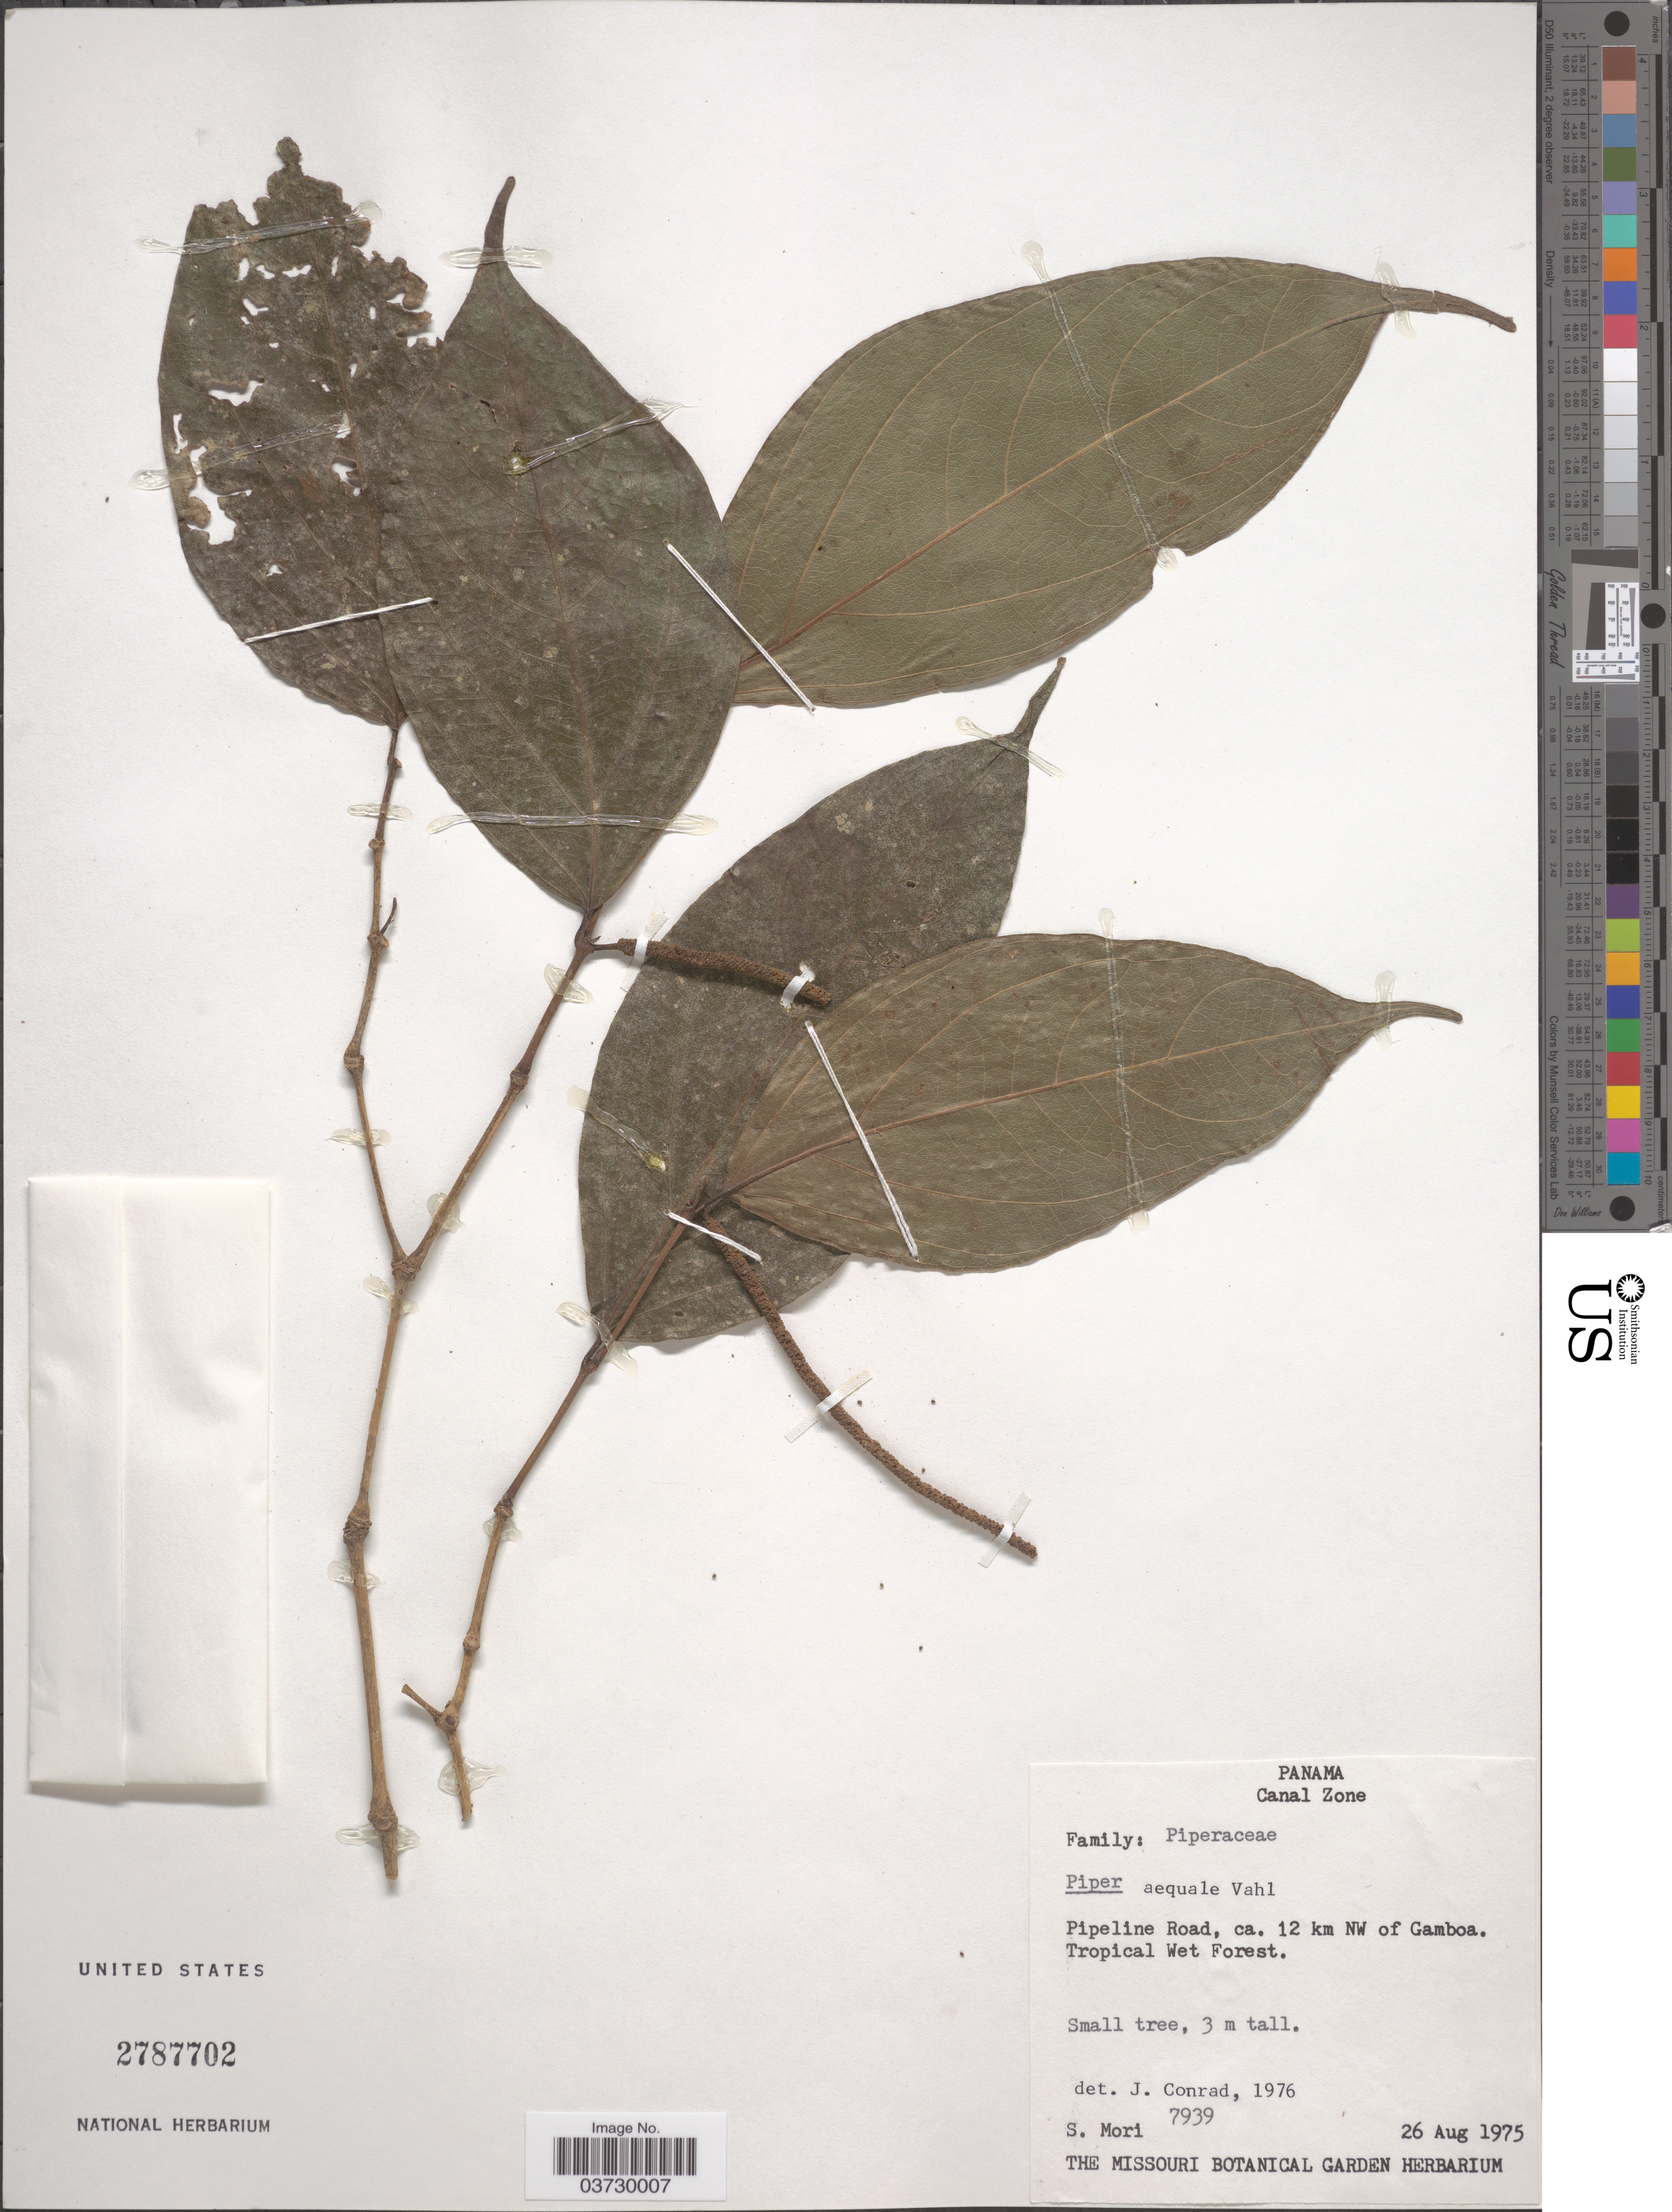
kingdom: Plantae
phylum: Tracheophyta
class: Magnoliopsida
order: Piperales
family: Piperaceae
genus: Piper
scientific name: Piper aequale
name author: Vahl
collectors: S. Mori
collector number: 7939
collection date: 1975-08-26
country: Panama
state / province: Colón / Panamá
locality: Canal Zone. Pipeline Road, ca. 12 km NW of Gamboa. Tropical Wet Forest.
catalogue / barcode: US 2787702